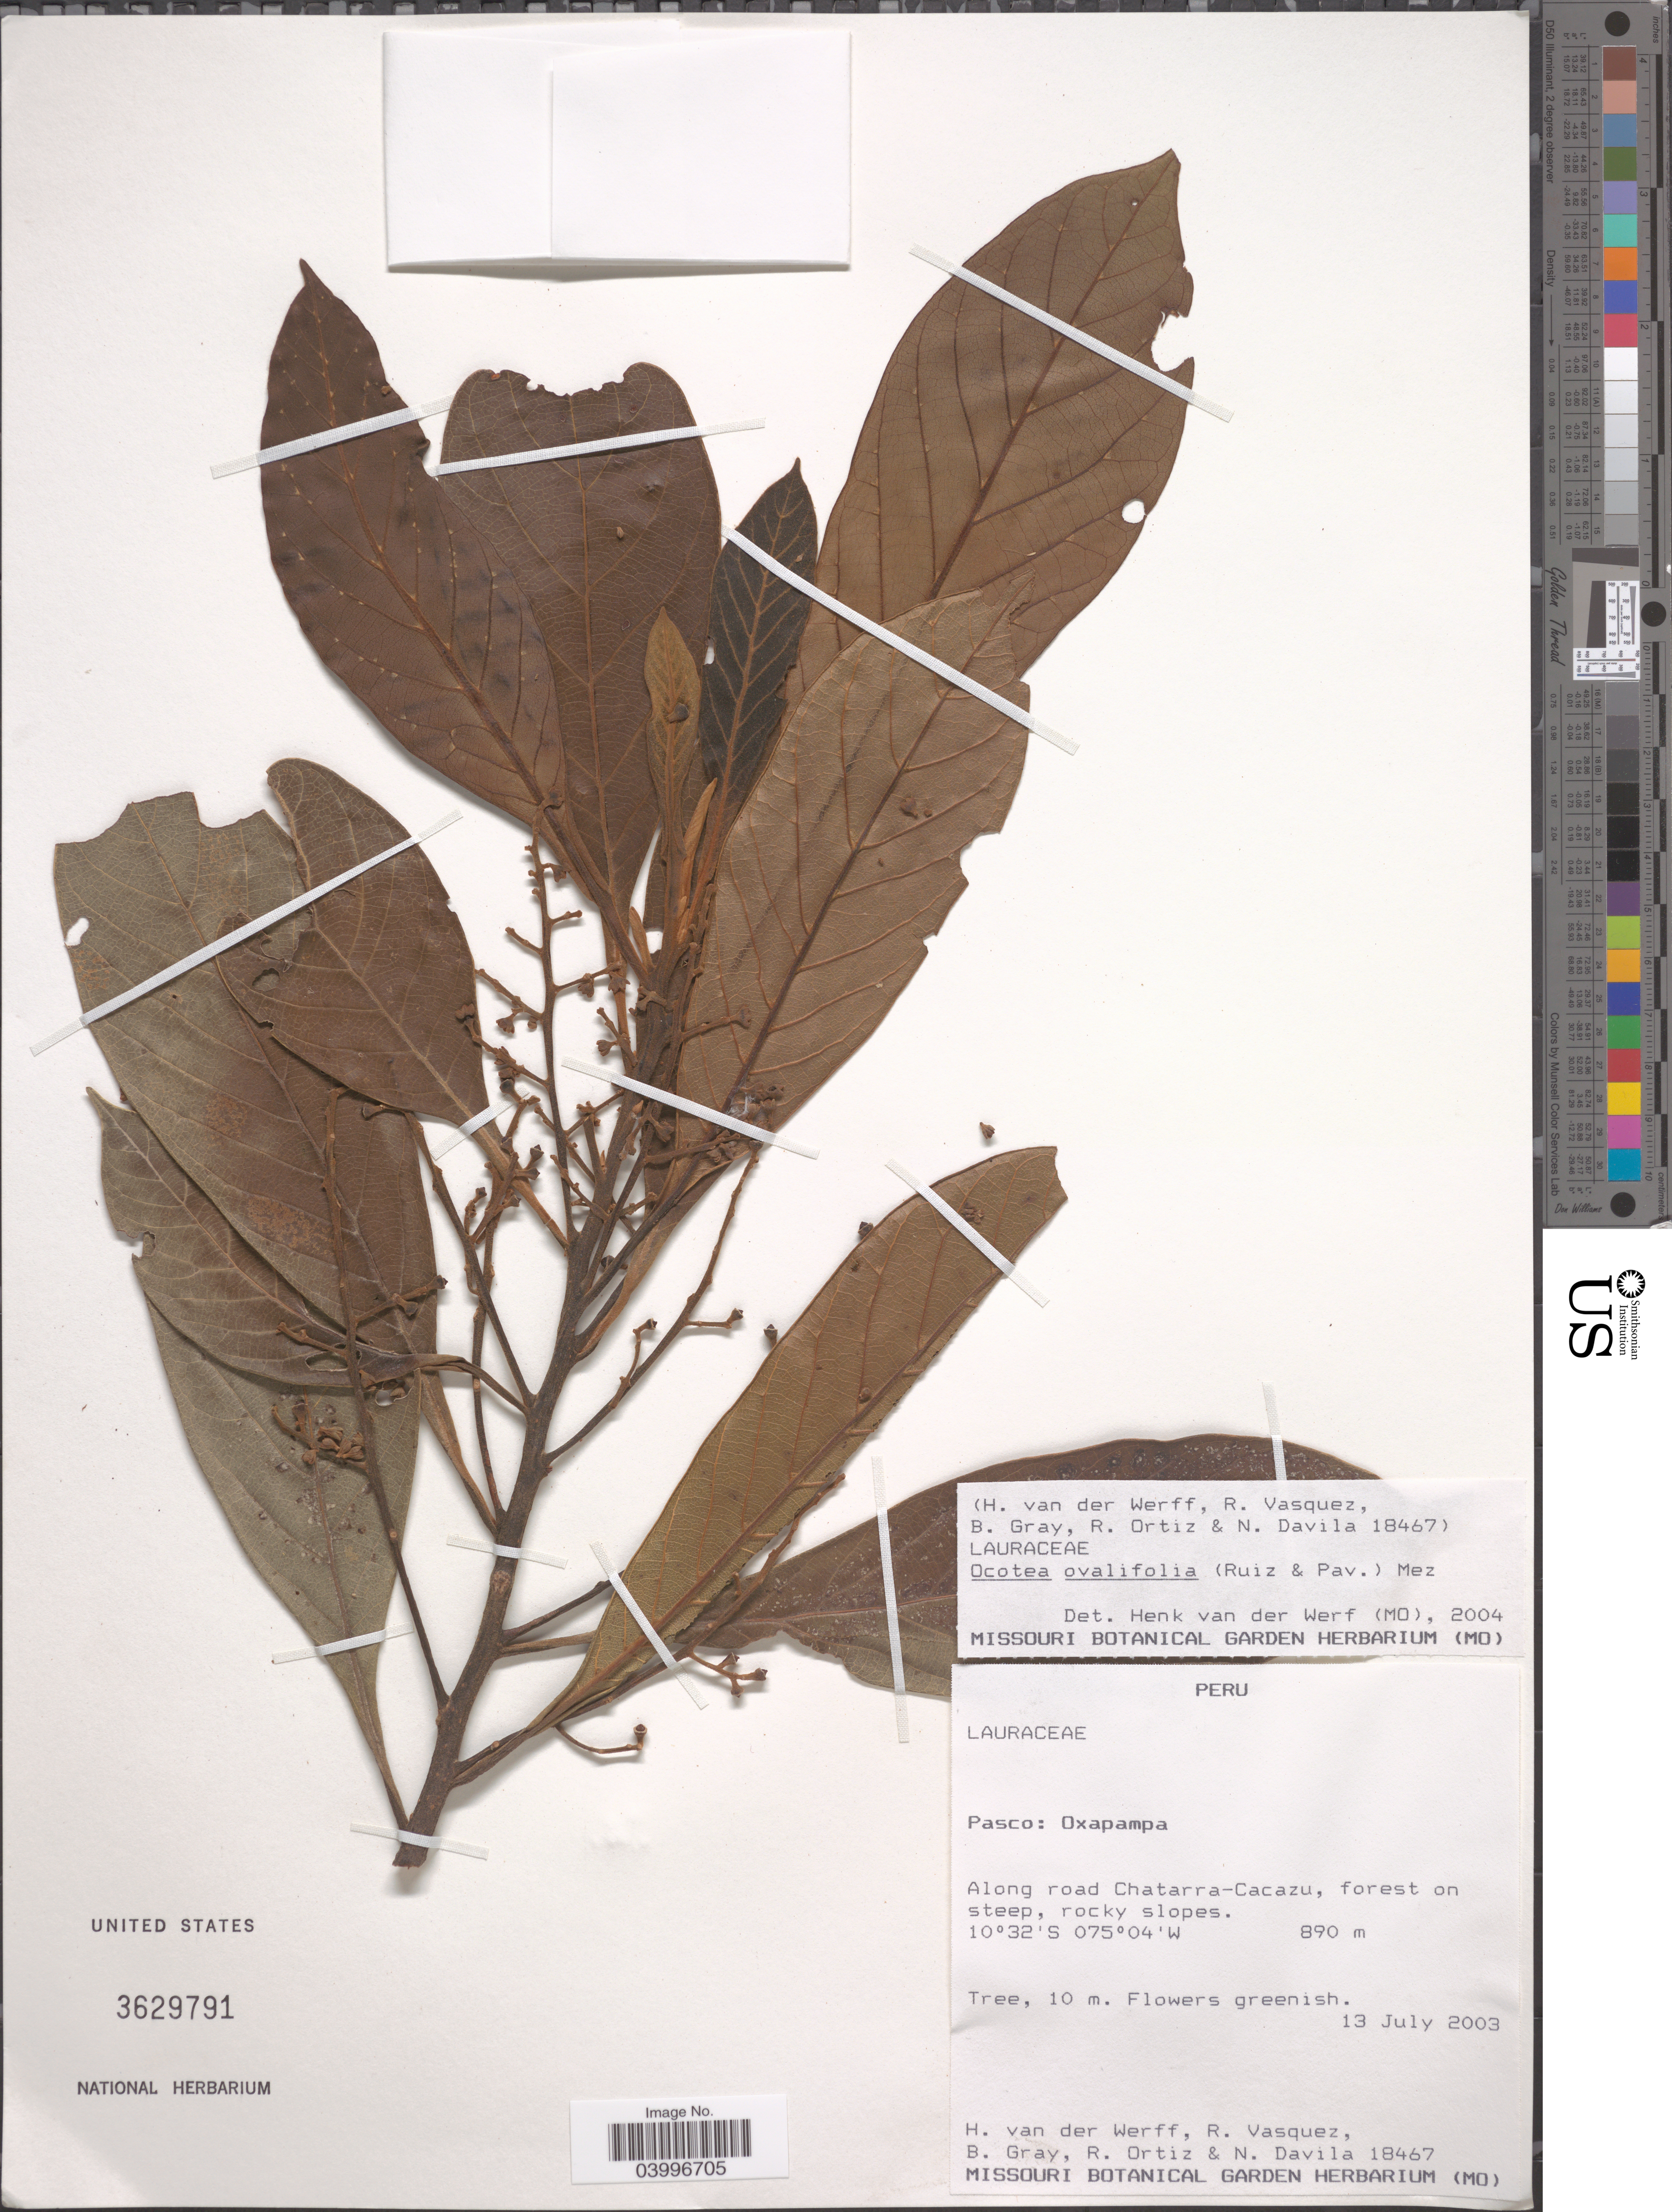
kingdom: Plantae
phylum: Tracheophyta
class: Magnoliopsida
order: Laurales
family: Lauraceae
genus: Ocotea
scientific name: Ocotea ovalifolia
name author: (Ruiz et al.) Mez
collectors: H. van der Werff, R. Vasquez, B. Gray, R. Ortiz & N. Dávila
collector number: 18467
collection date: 2003-07-13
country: Peru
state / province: Pasco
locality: Oxapampa. Along road Chatarra-Cacazu.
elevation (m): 890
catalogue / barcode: US 3629791